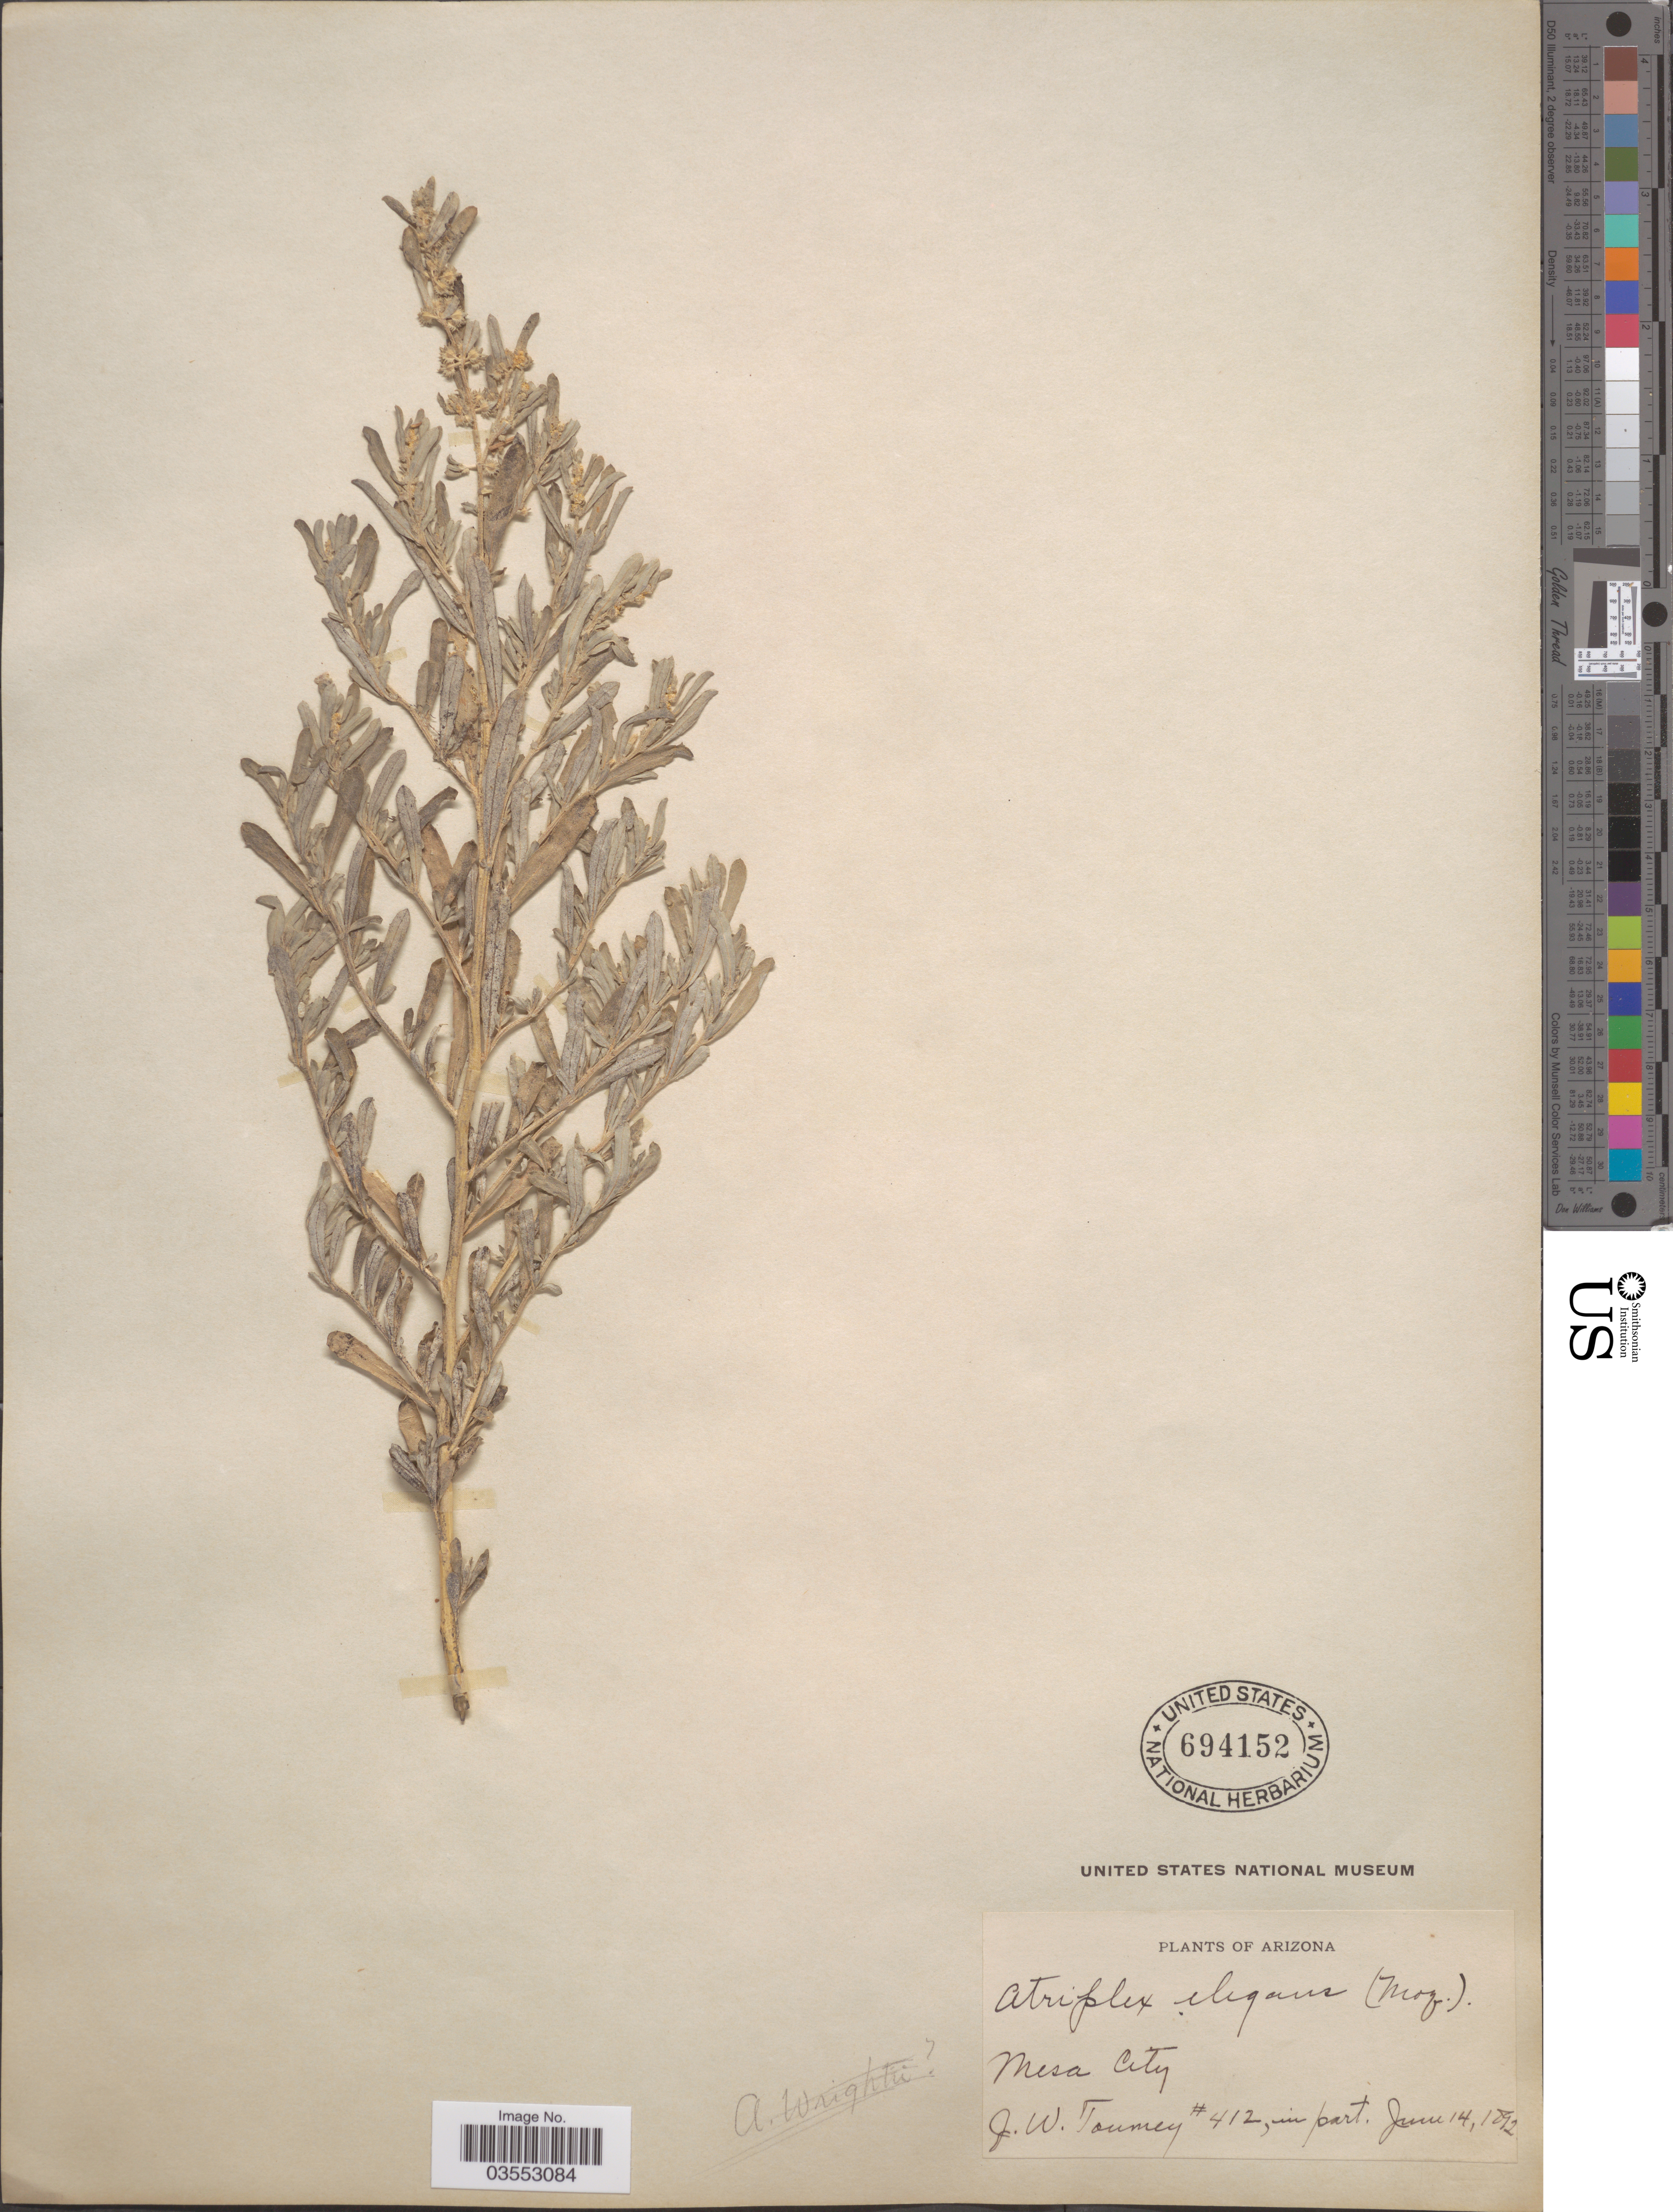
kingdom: Plantae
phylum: Tracheophyta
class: Magnoliopsida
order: Caryophyllales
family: Amaranthaceae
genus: Atriplex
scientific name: Atriplex wrightii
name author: S. Watson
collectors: J. W. Toumey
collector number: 412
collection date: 1892-06-14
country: United States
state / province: Arizona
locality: Mesa City.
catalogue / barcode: US 694152